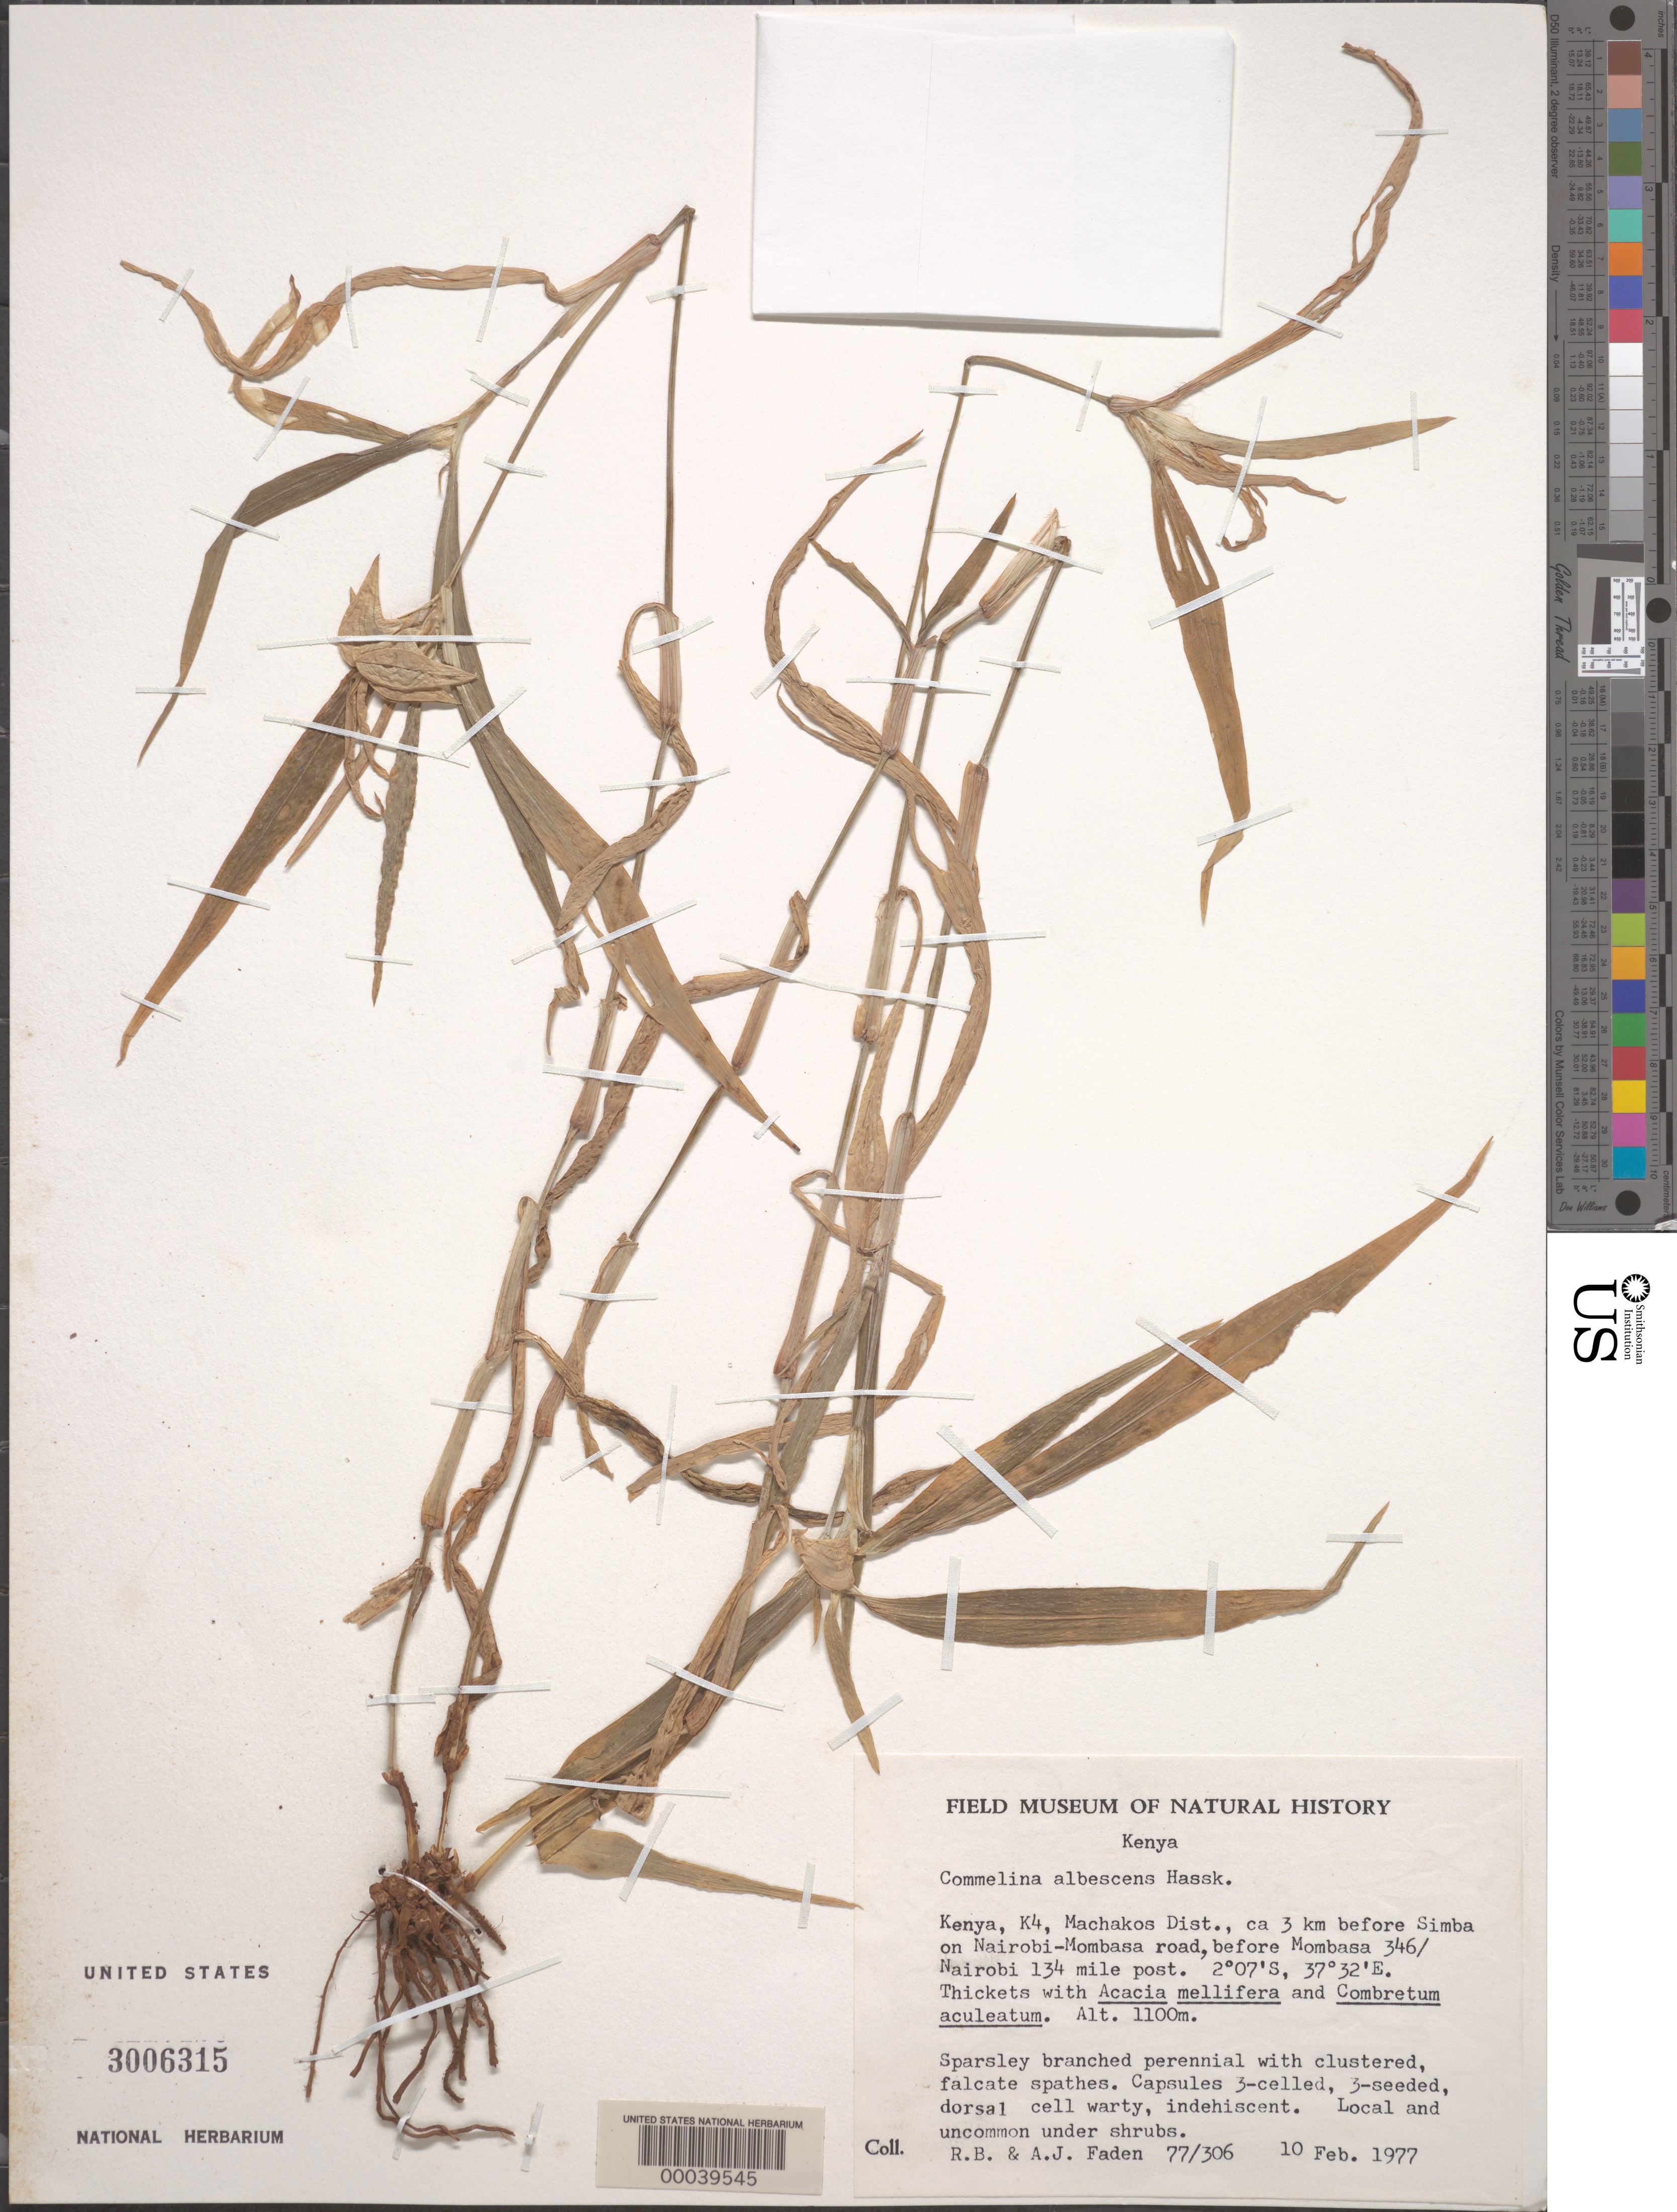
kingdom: Plantae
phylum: Tracheophyta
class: Liliopsida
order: Commelinales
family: Commelinaceae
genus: Commelina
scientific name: Commelina albescens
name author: Hassk.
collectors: R. B. Faden & A. J. Faden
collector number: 77/306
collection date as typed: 10 Feb 1977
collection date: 1977-02-10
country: Kenya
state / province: Machakos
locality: Simba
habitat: Thickets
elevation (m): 1100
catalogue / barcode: US 3006315